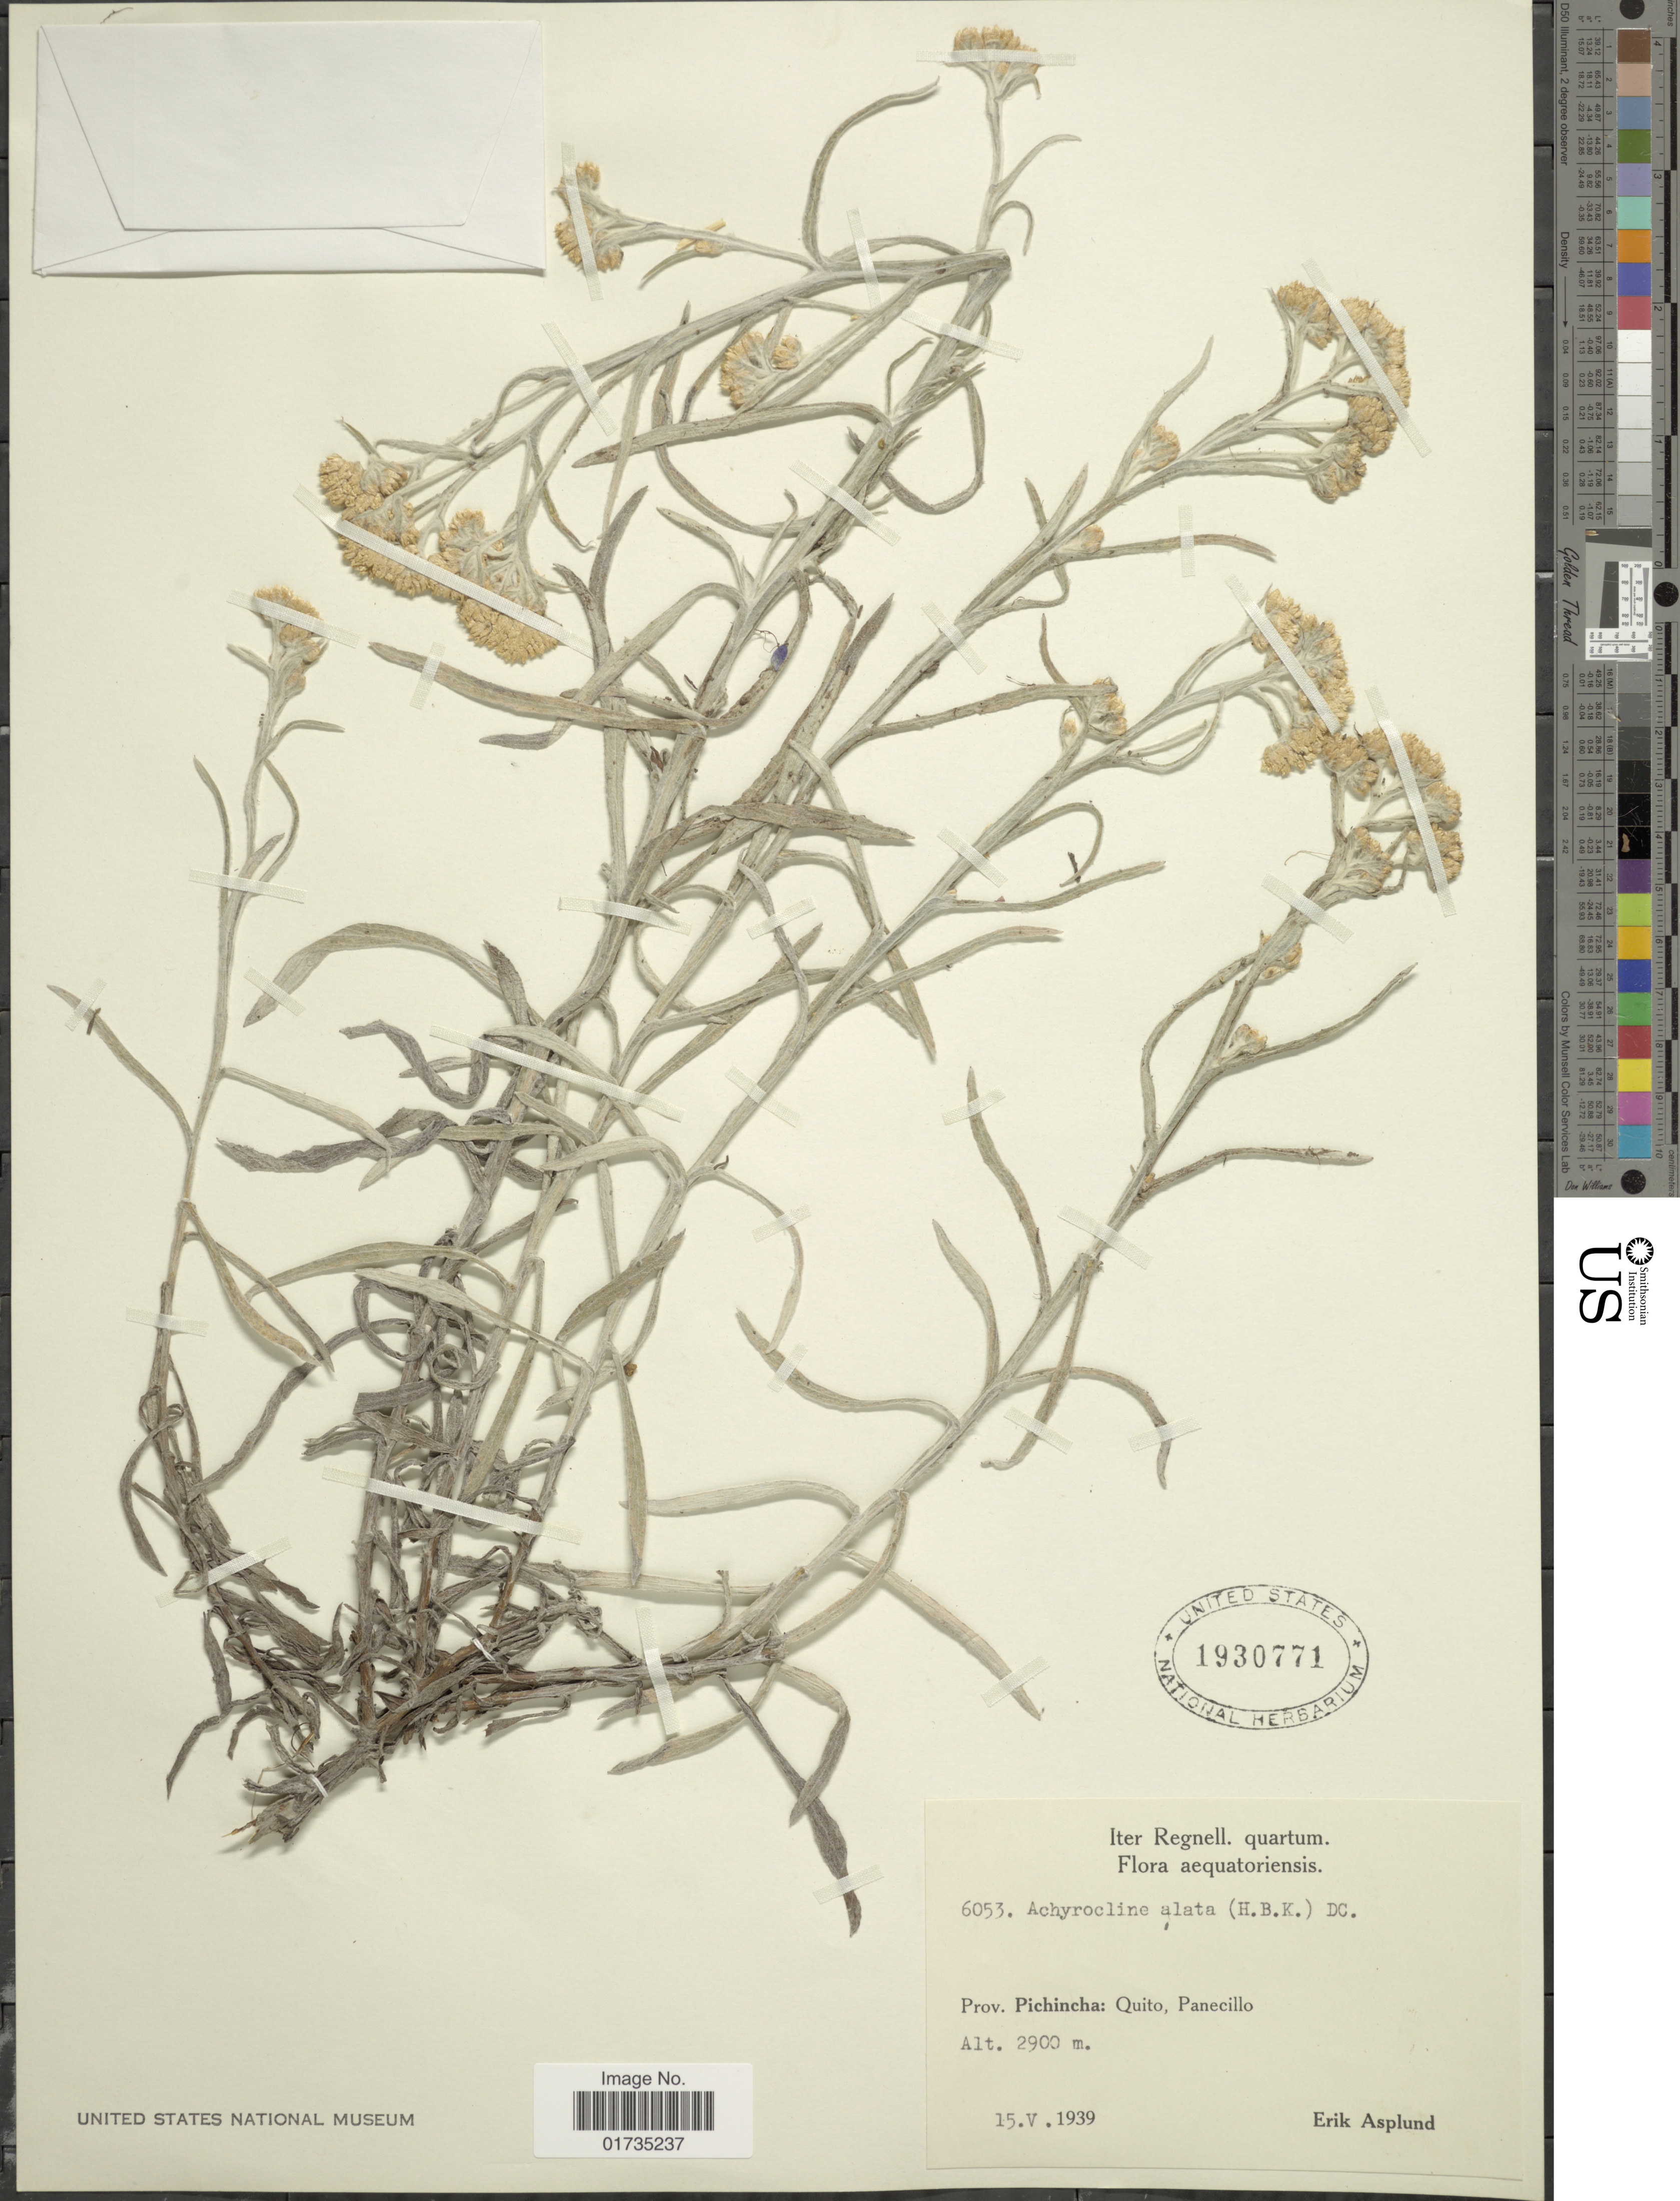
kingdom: Plantae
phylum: Tracheophyta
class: Magnoliopsida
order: Asterales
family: Asteraceae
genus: Achyrocline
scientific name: Achyrocline alata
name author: (Kunth) DC.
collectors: E. Asplund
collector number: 6053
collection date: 1939-05-15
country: Ecuador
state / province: Pichincha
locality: Aequatoriensis. Prov. Pichincha: Quito, Panecillo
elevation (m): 2900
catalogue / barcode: US 1930771